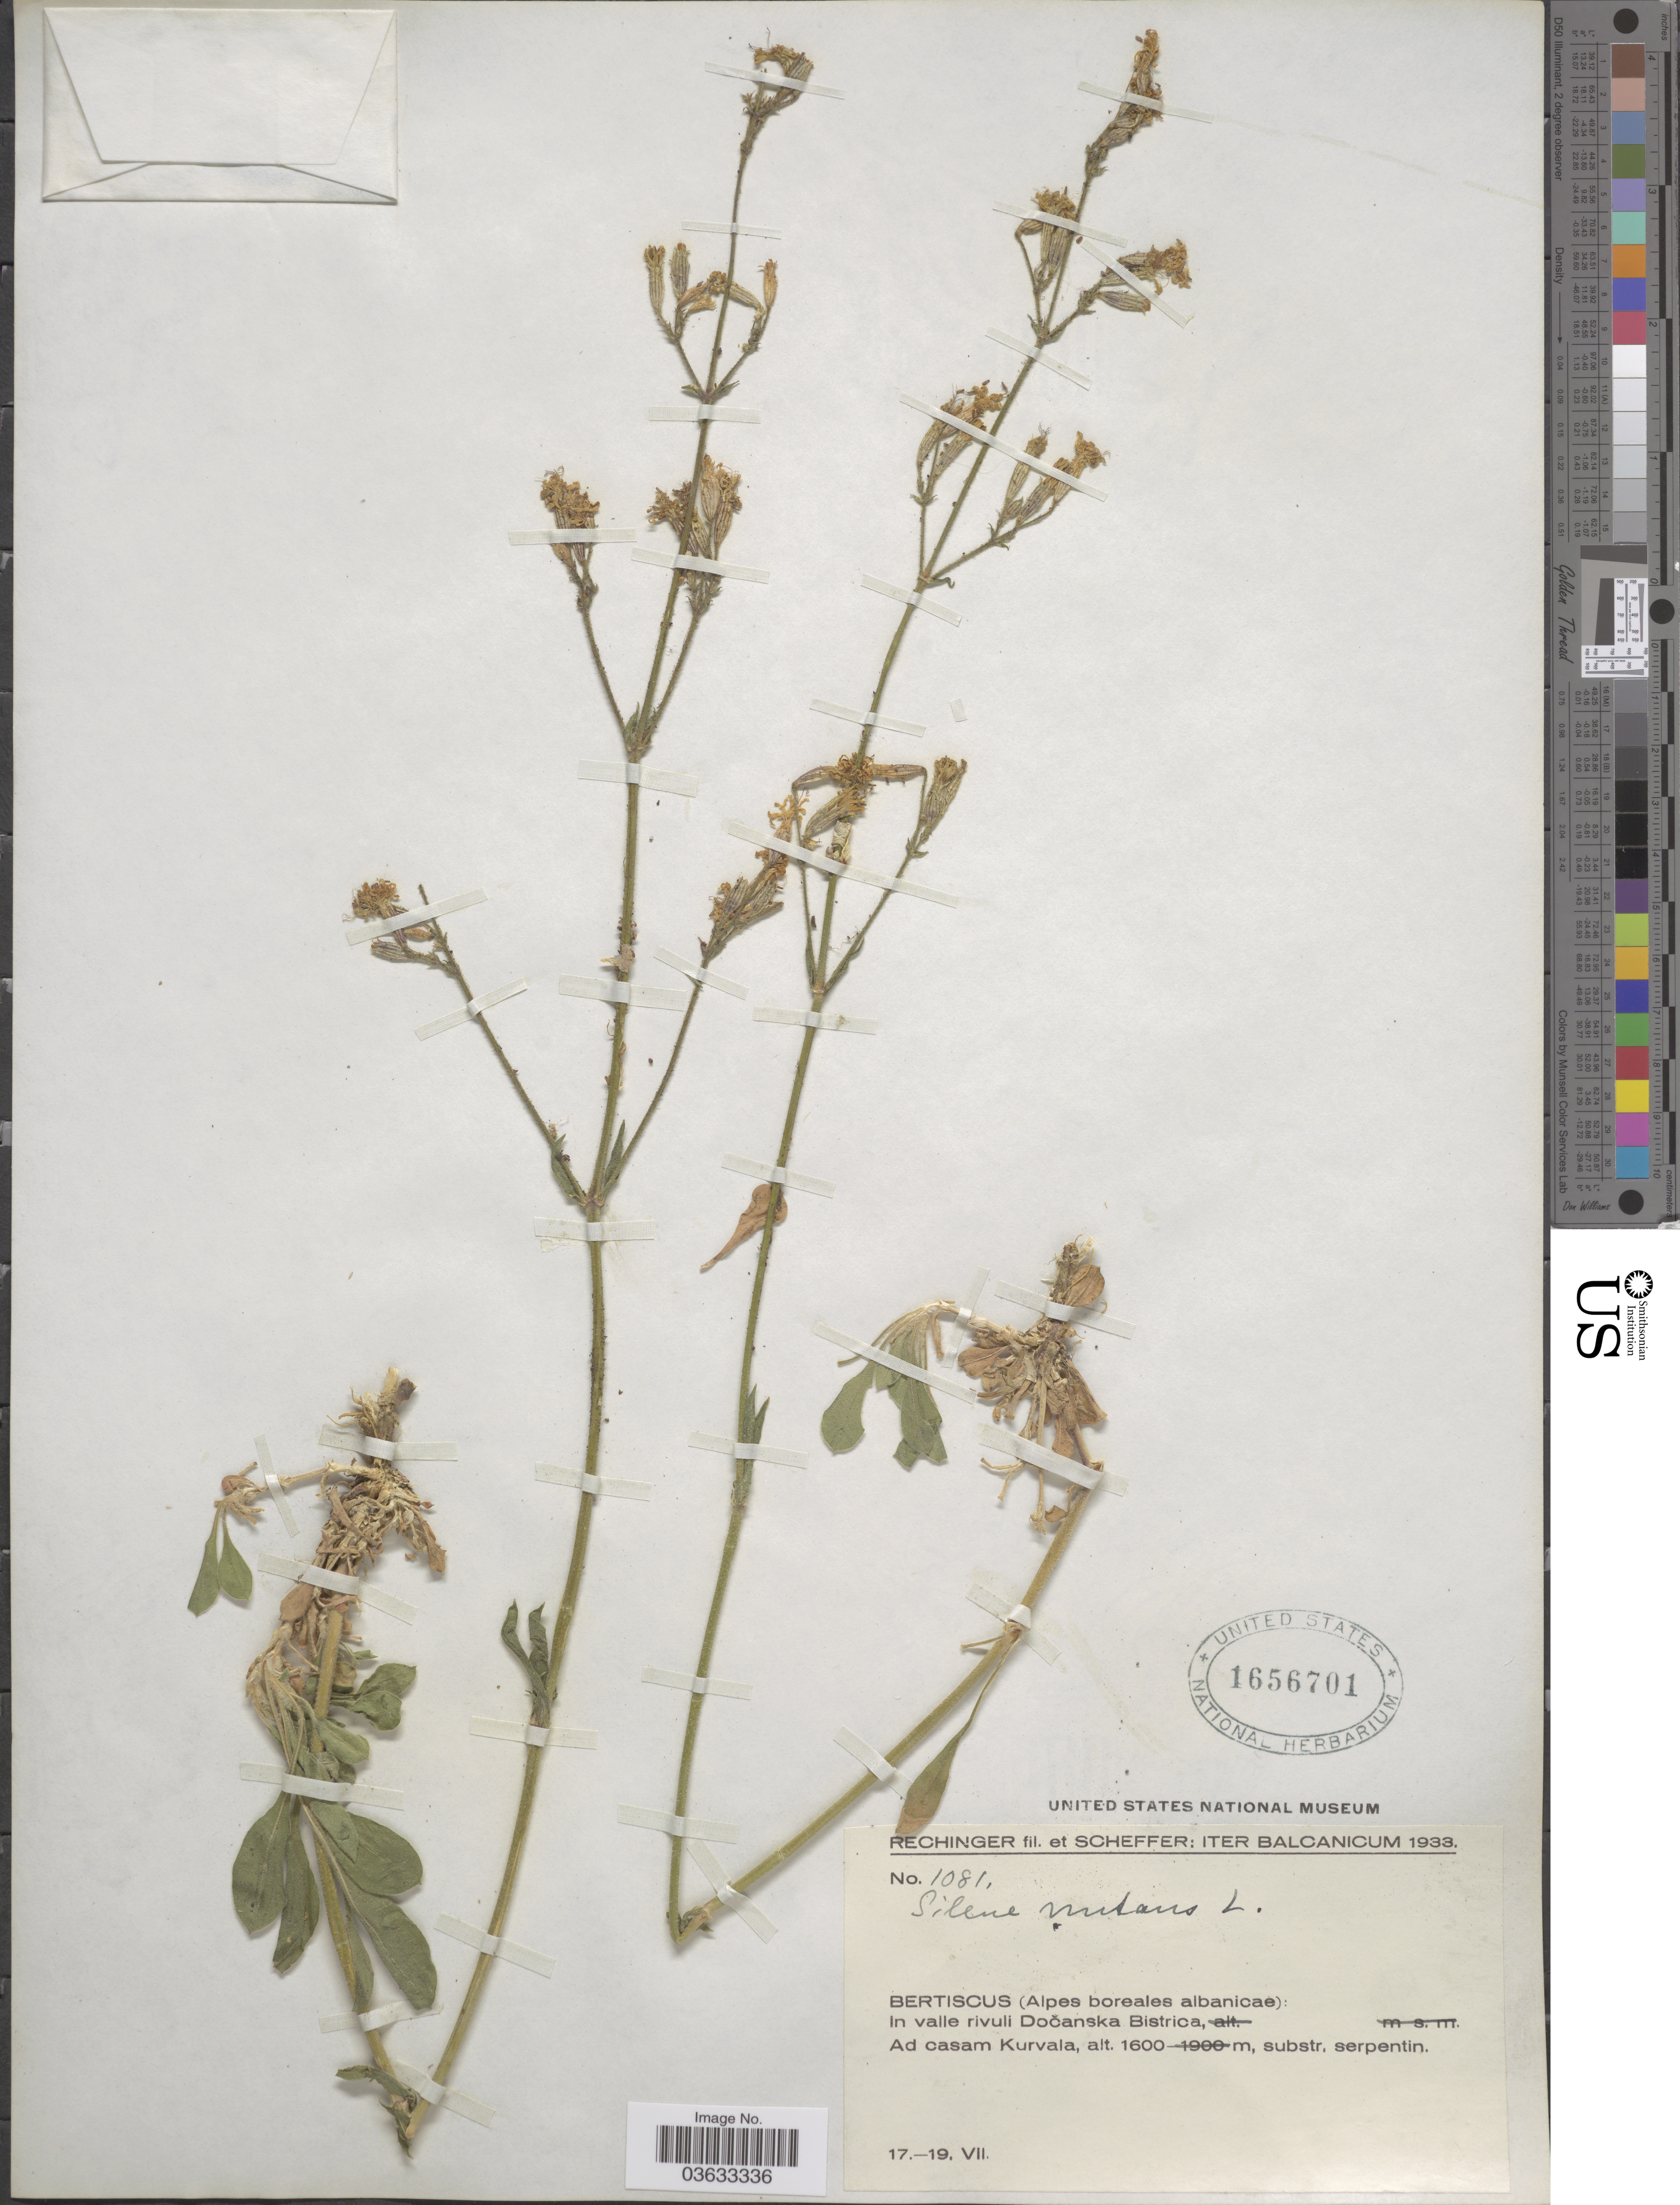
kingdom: Plantae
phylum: Tracheophyta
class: Magnoliopsida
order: Caryophyllales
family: Caryophyllaceae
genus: Silene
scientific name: Silene nutans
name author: L.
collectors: -- Rechinger & Scheffer, --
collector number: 1081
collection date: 1933-07-17/1933-07-19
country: Albania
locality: Iter Balcanicum. Bertiscus (Alpes boreales albanicae): In valle ribuli Dočanska Bistrica, Ad casam Kurvala.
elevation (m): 1600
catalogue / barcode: US 1656701